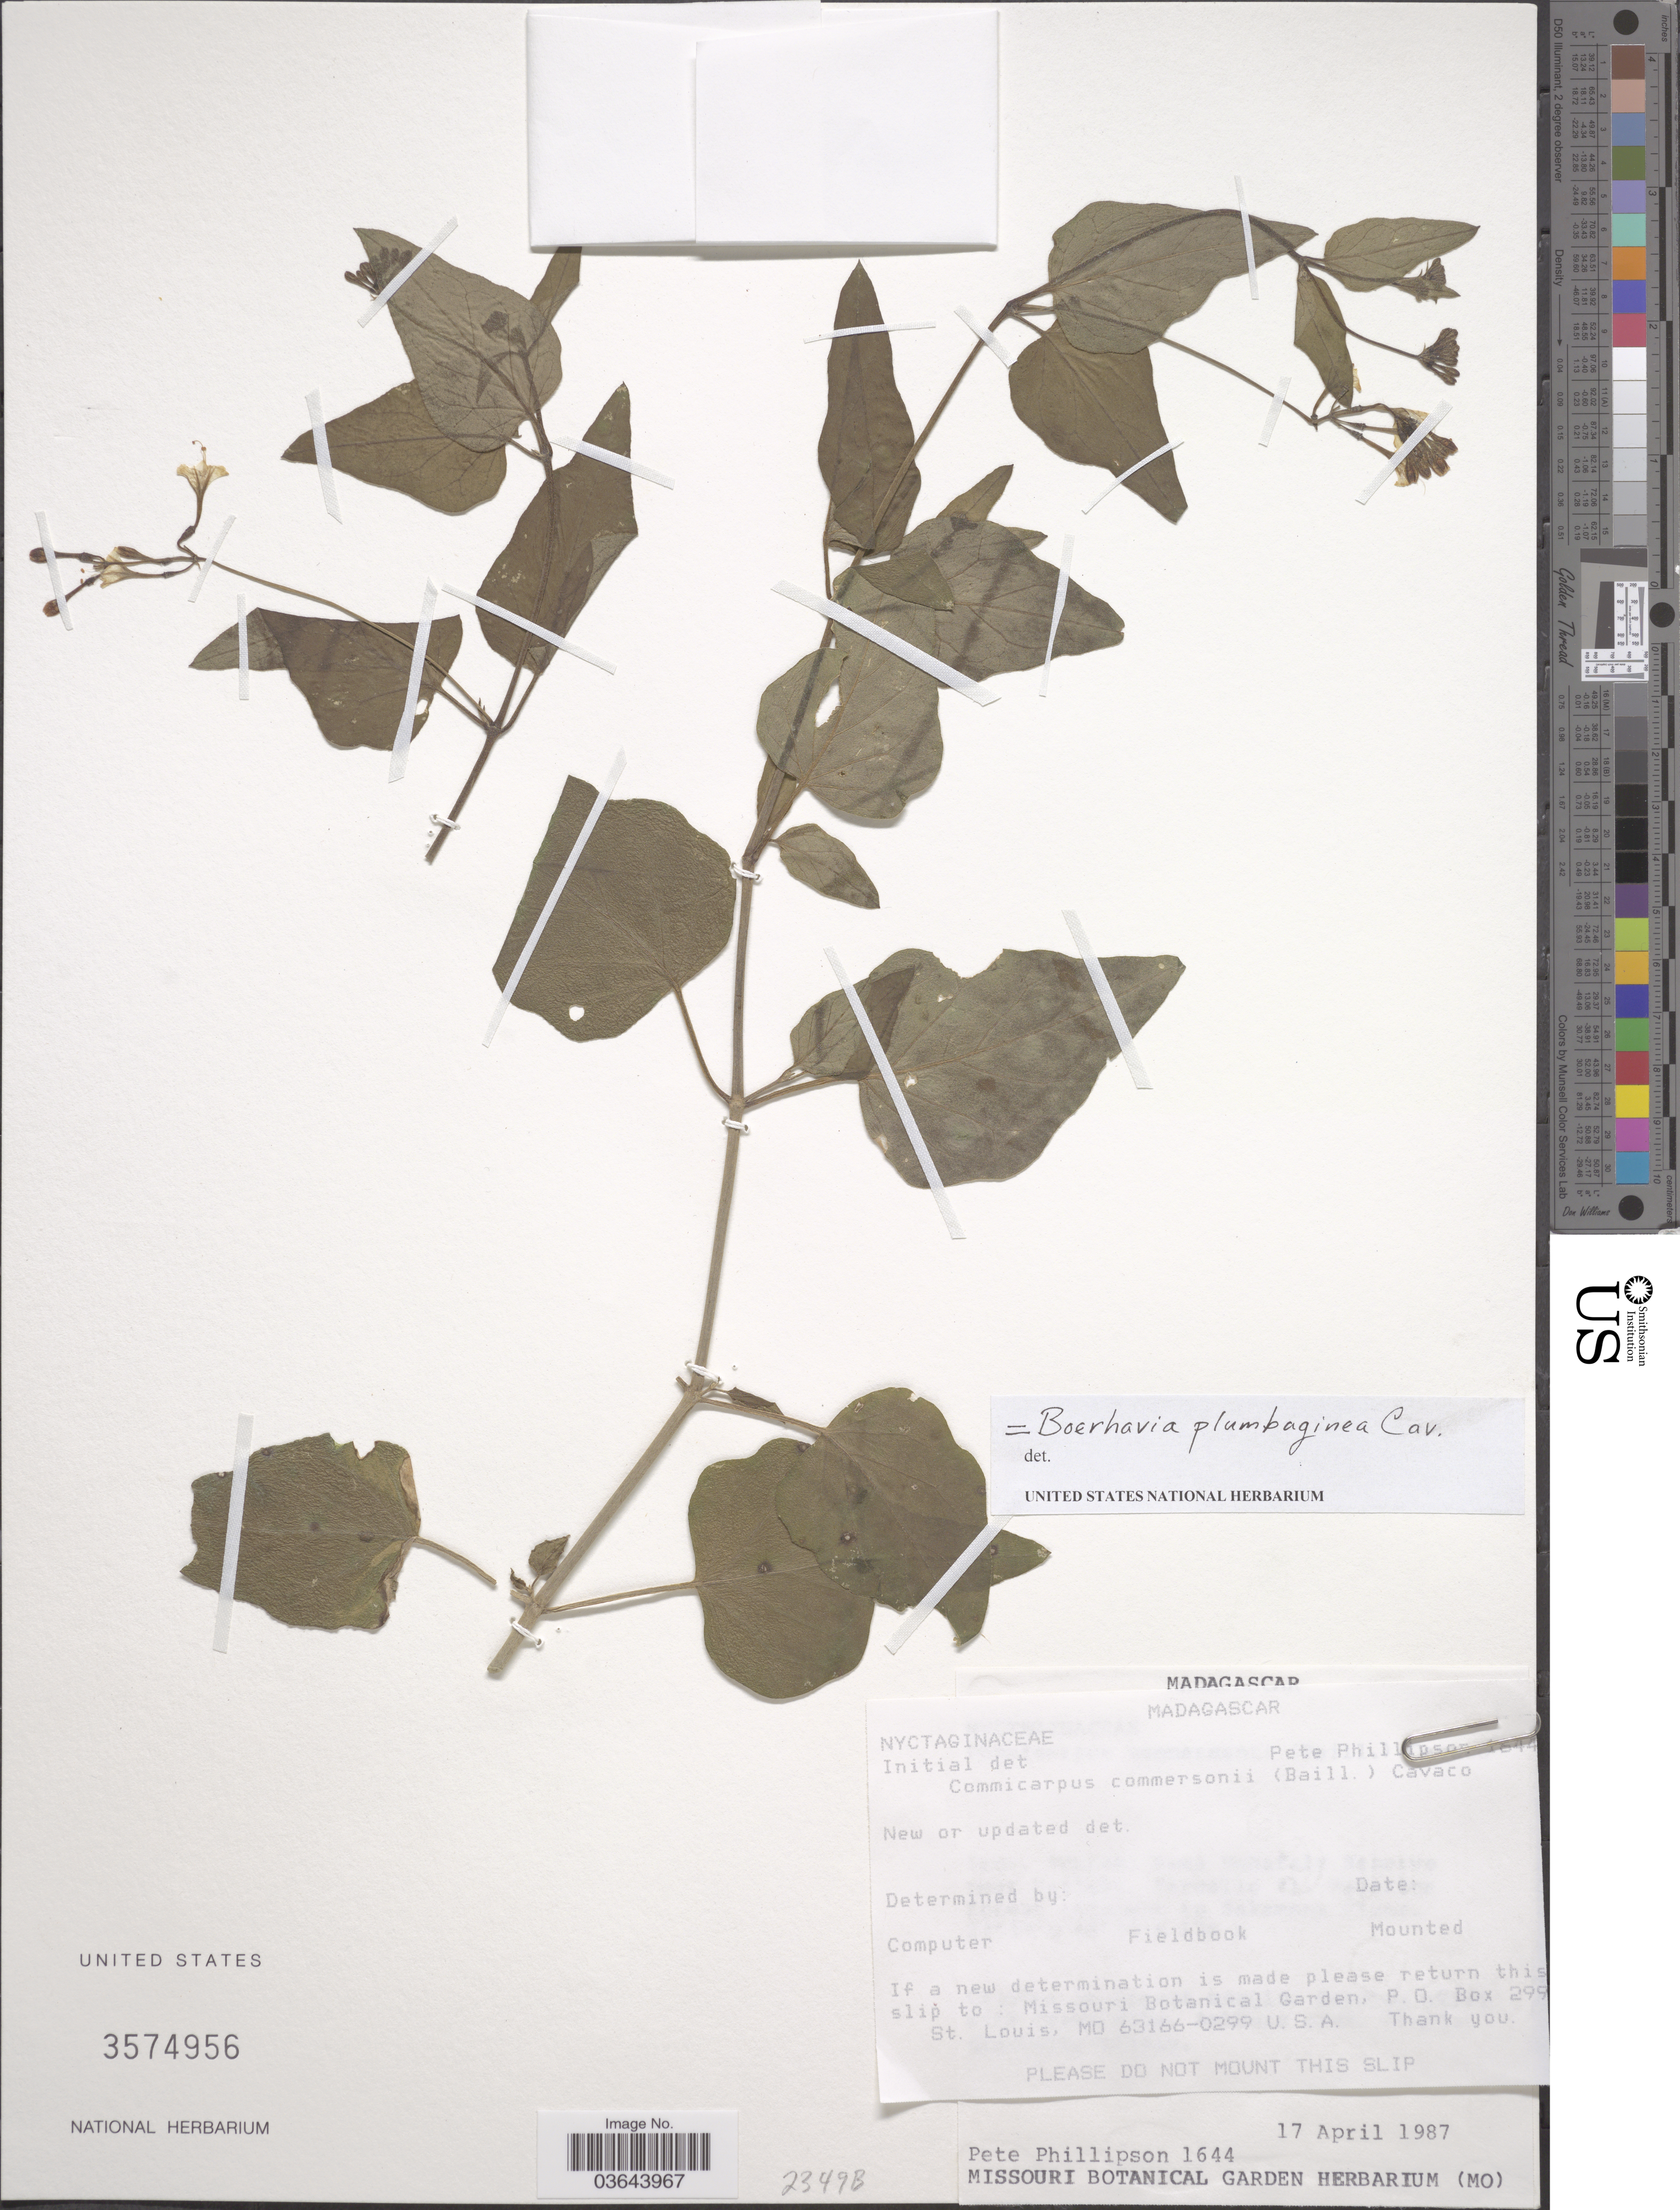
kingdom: Plantae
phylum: Tracheophyta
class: Magnoliopsida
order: Caryophyllales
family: Nyctaginaceae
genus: Boerhavia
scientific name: Boerhavia plumbaginea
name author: Cav.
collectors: P. B. Phillipson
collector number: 1644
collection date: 1987-04-17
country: Madagascar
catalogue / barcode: US 3574956